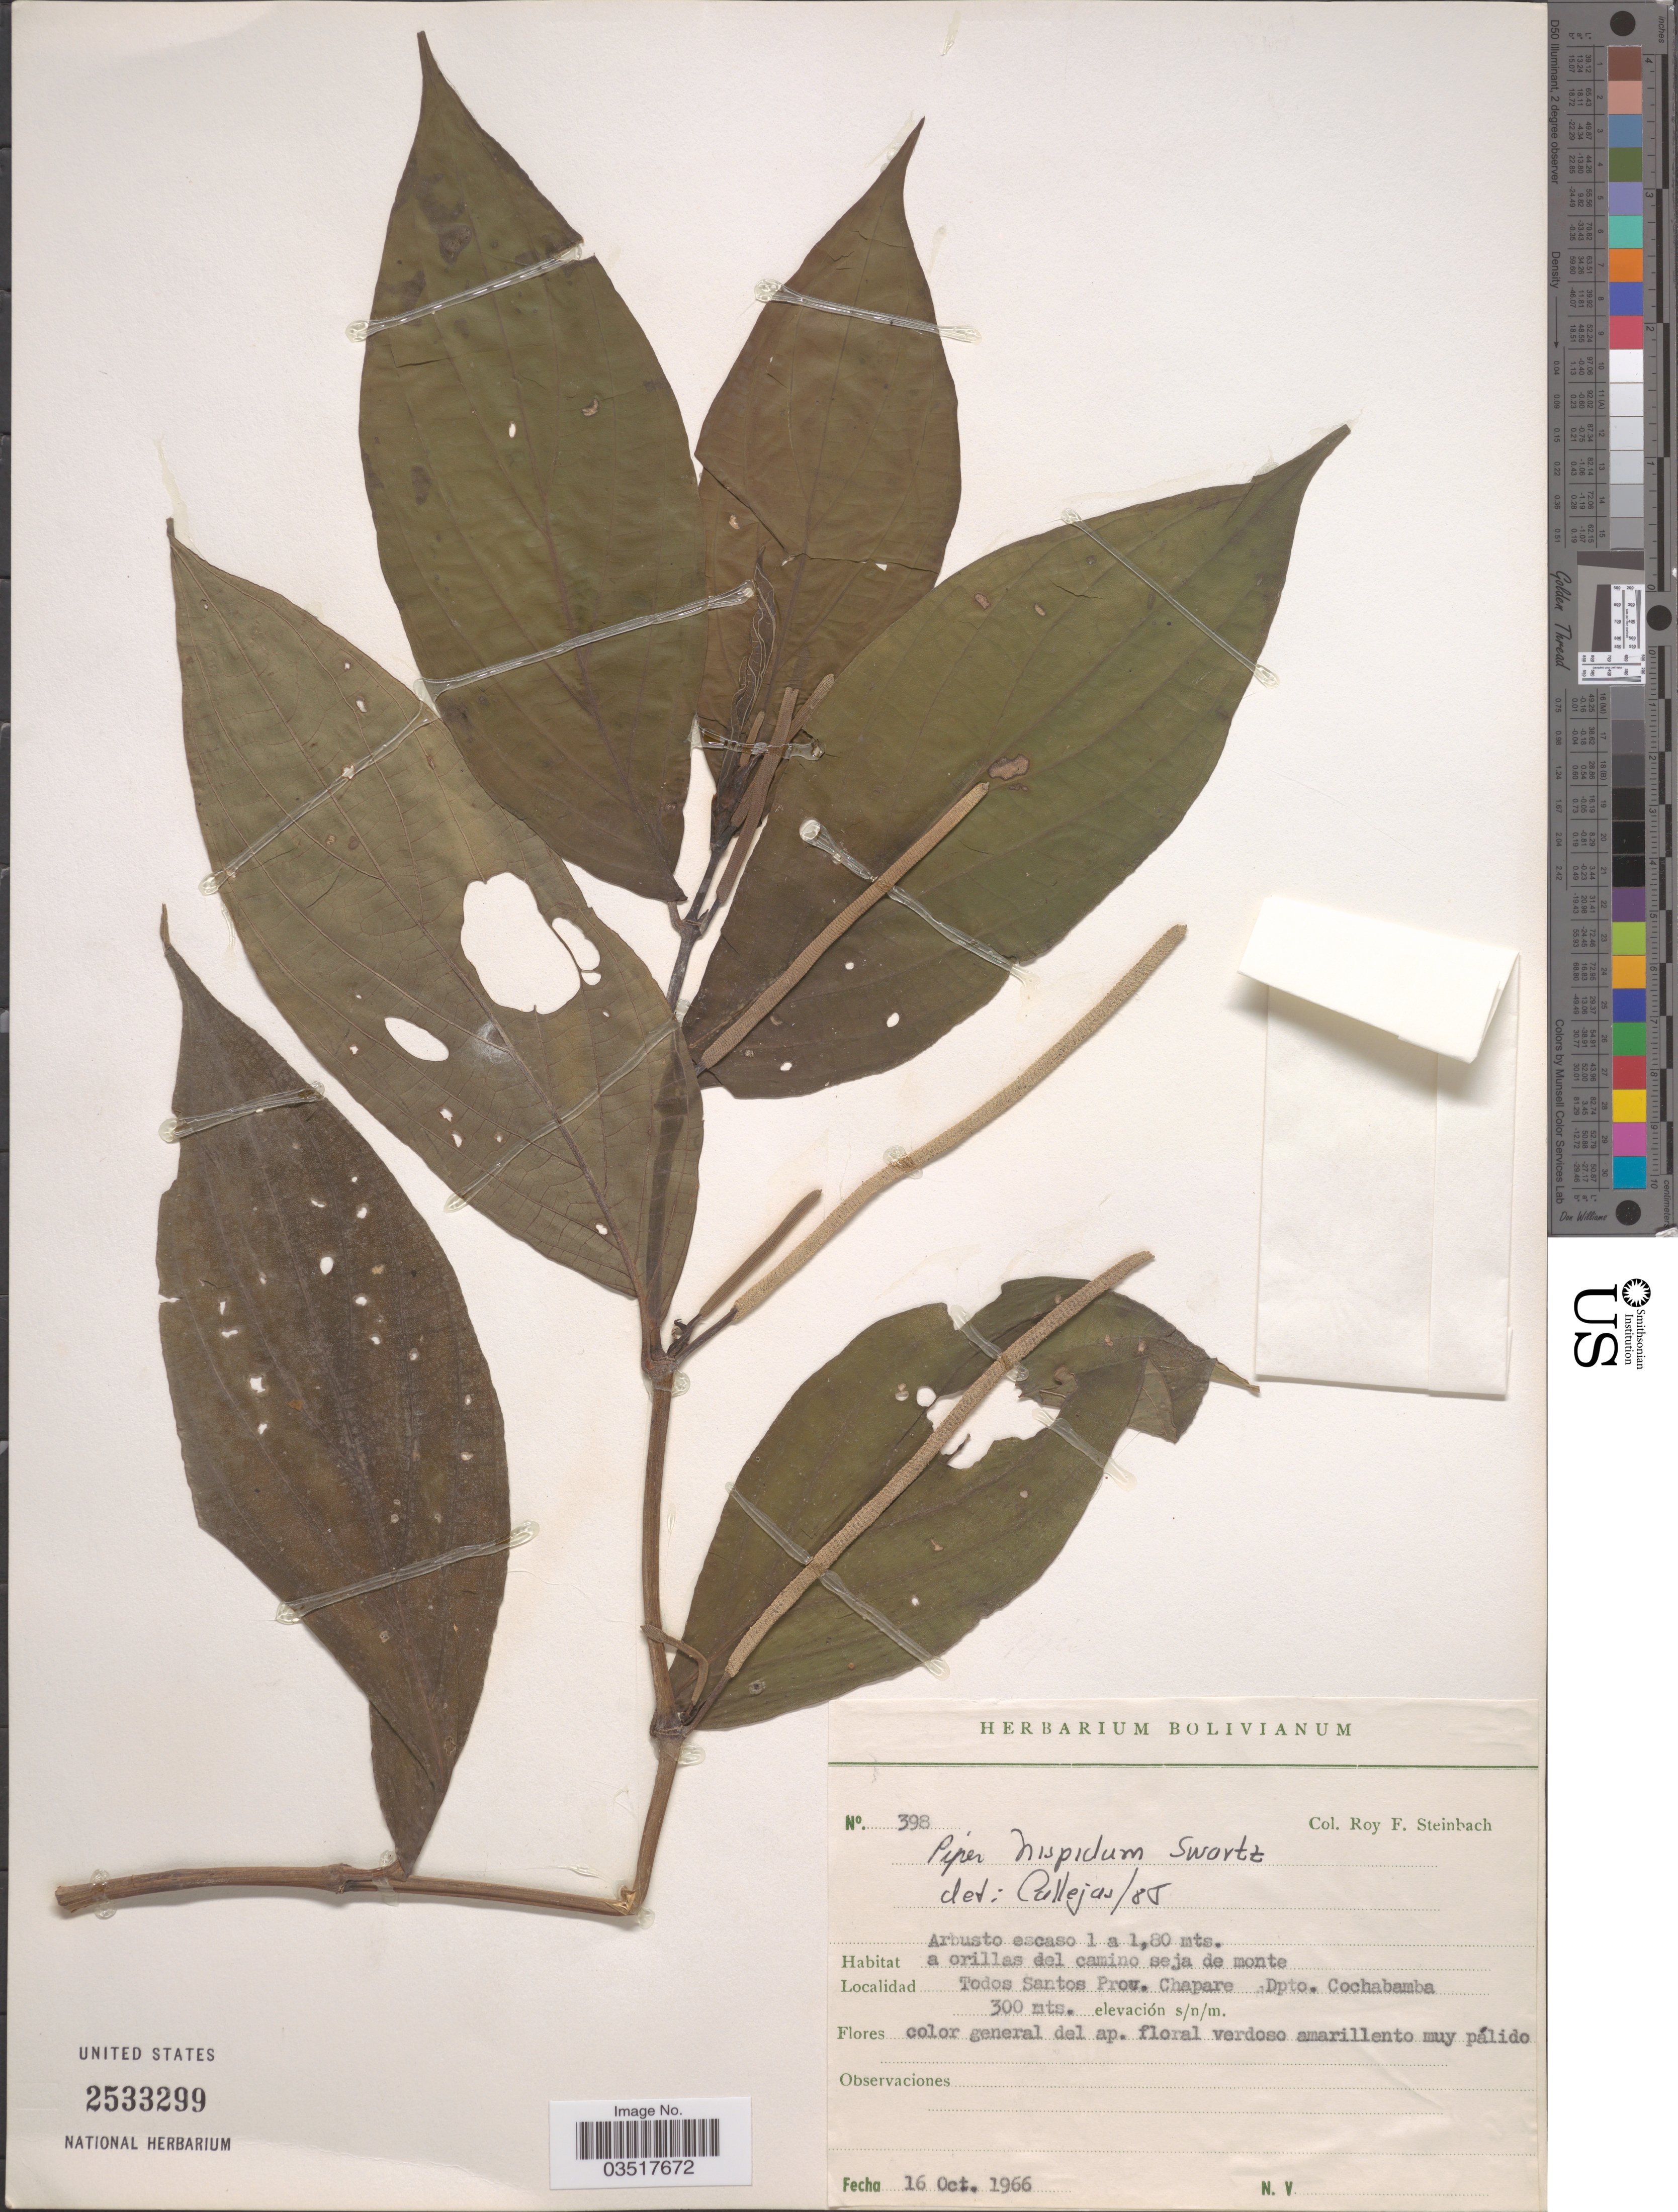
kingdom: Plantae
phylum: Tracheophyta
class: Magnoliopsida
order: Piperales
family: Piperaceae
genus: Piper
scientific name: Piper hispidum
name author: Sw.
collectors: R. F. Steinbach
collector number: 398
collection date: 1966-10-16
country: Bolivia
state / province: Cochabamba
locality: Todos Santos Prov. Chapare. Dpto. Cochabamba.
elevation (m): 300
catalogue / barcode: US 2533299